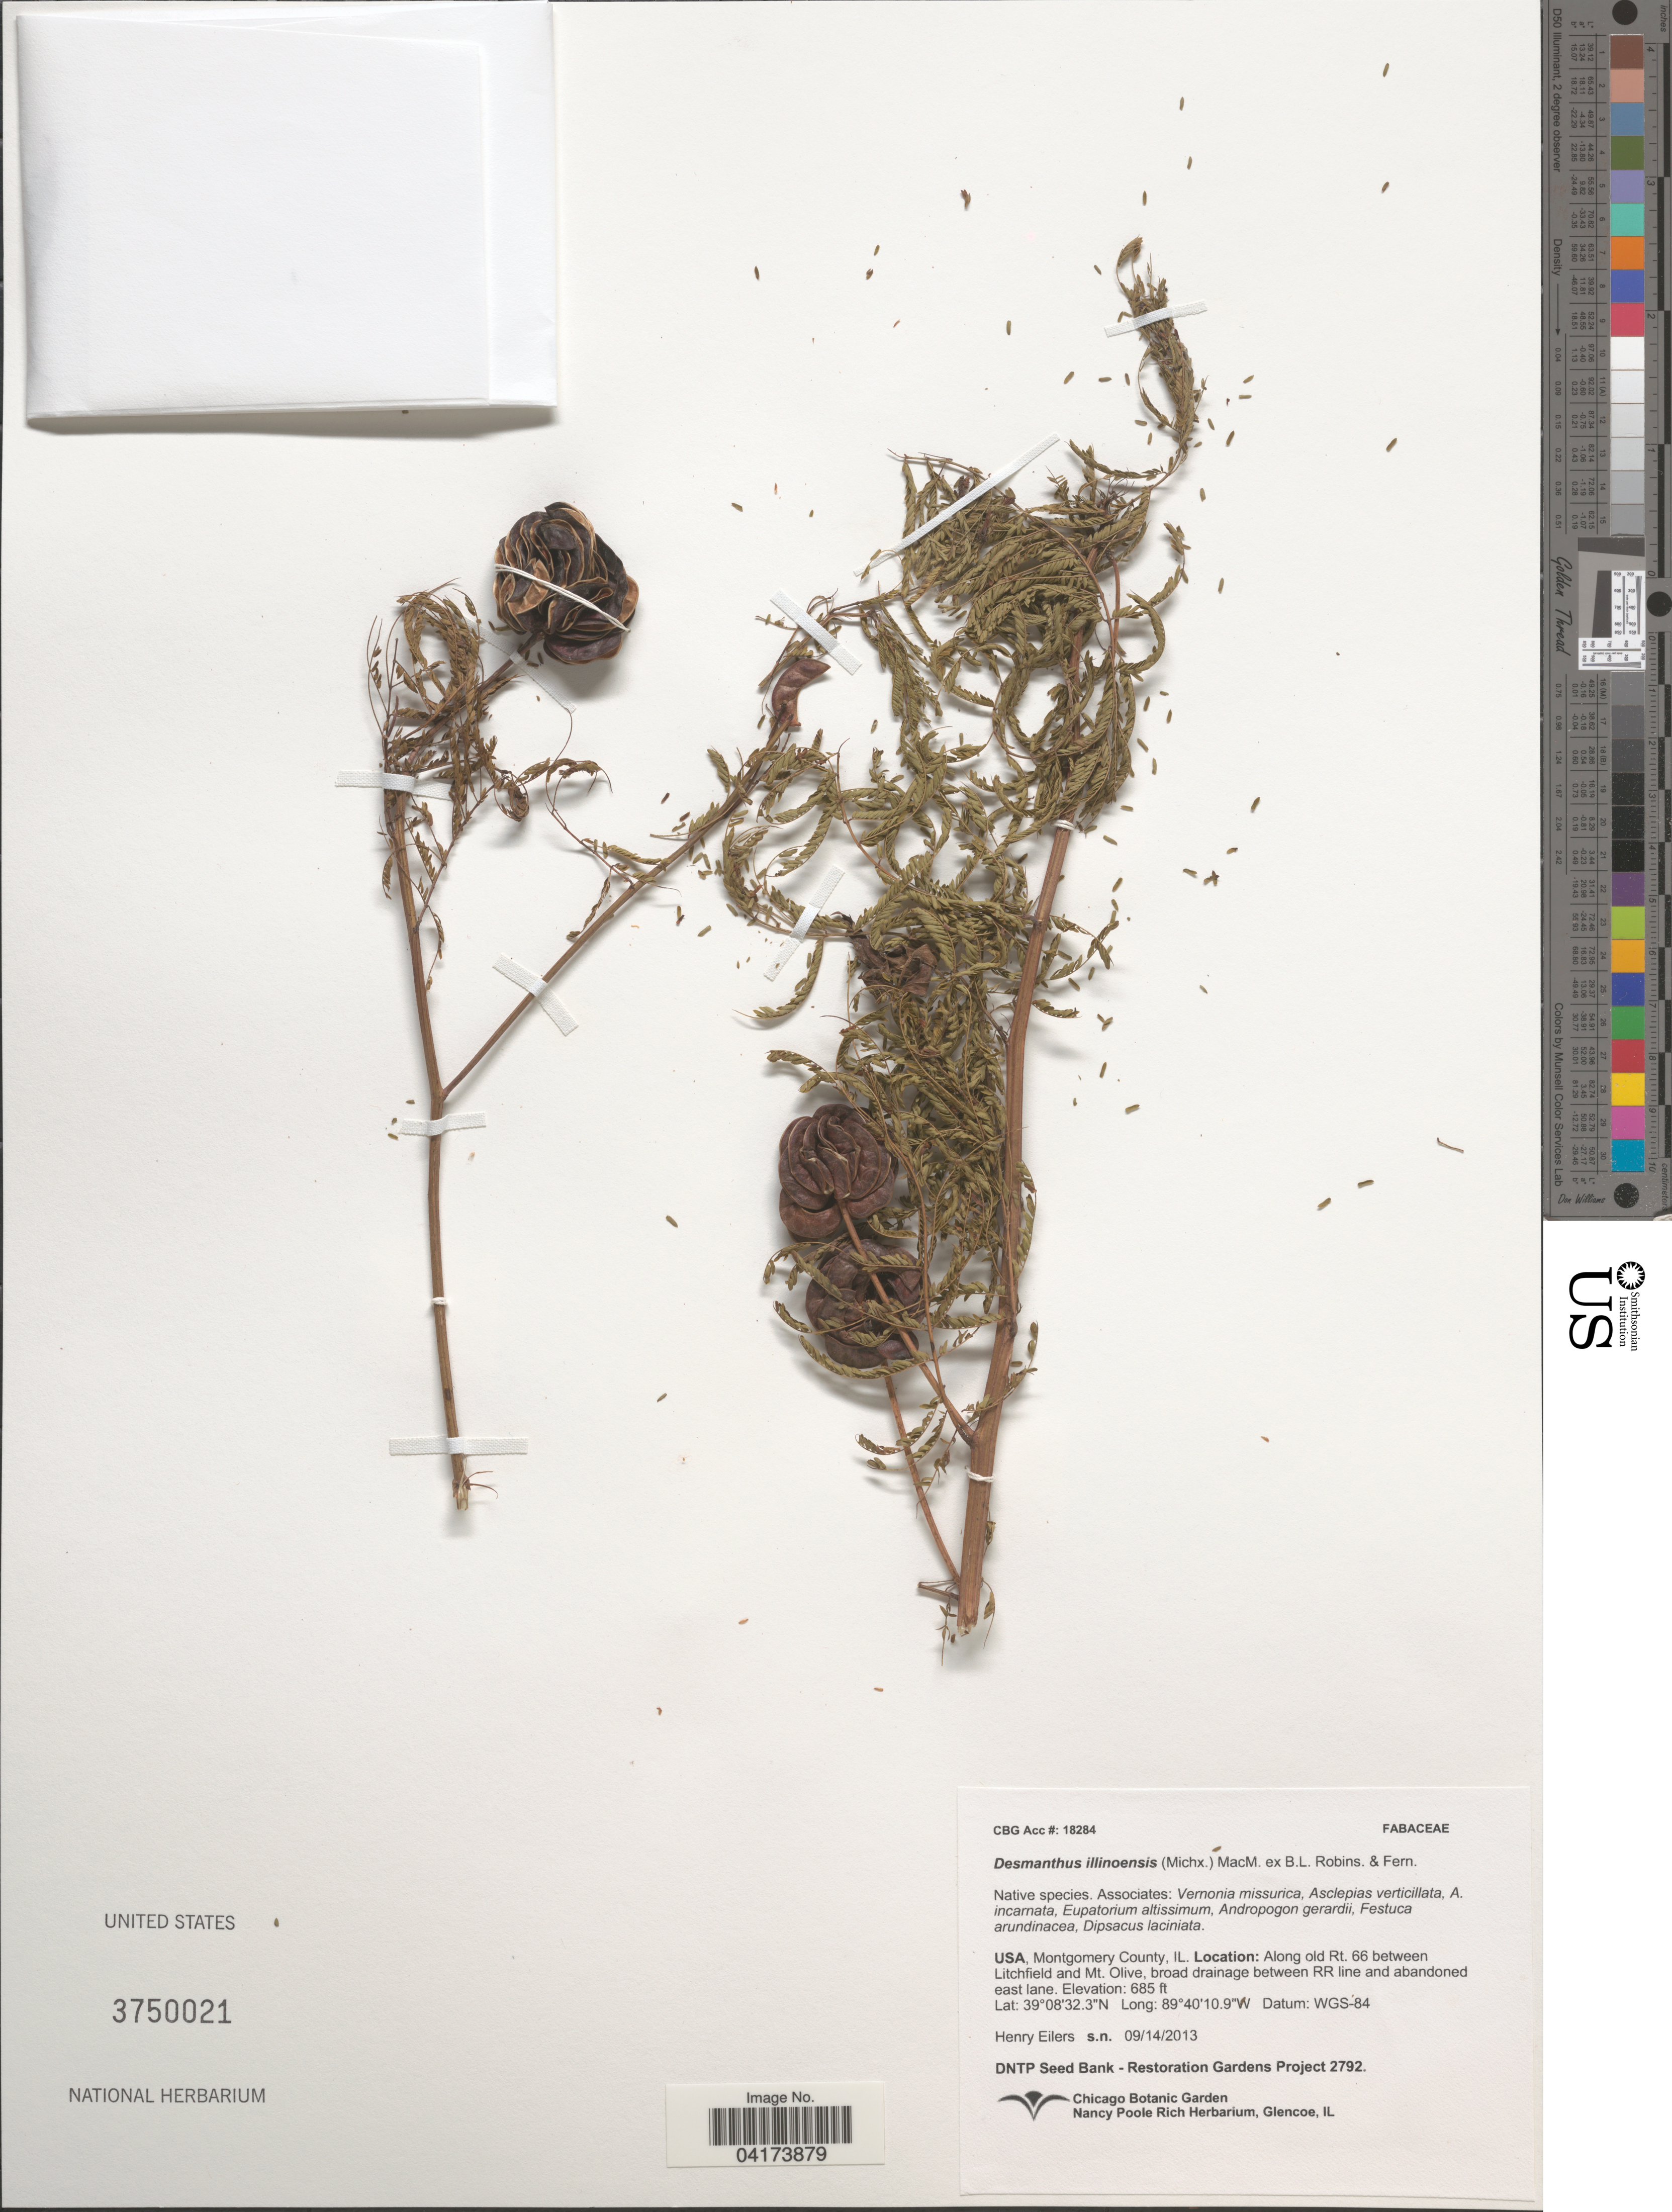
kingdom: Plantae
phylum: Tracheophyta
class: Magnoliopsida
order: Fabales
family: Fabaceae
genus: Desmanthus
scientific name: Desmanthus illinoensis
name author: (Michx.) MacMill.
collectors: H. Eilers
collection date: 2013-09-14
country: United States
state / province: Illinois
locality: Montgomery County. Along old Rt. 66 between Litchfield and Mt. Olive, broad drainage between RR line and abandoned east line. Datum: WGS-84.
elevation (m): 209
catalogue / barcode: US 3750021